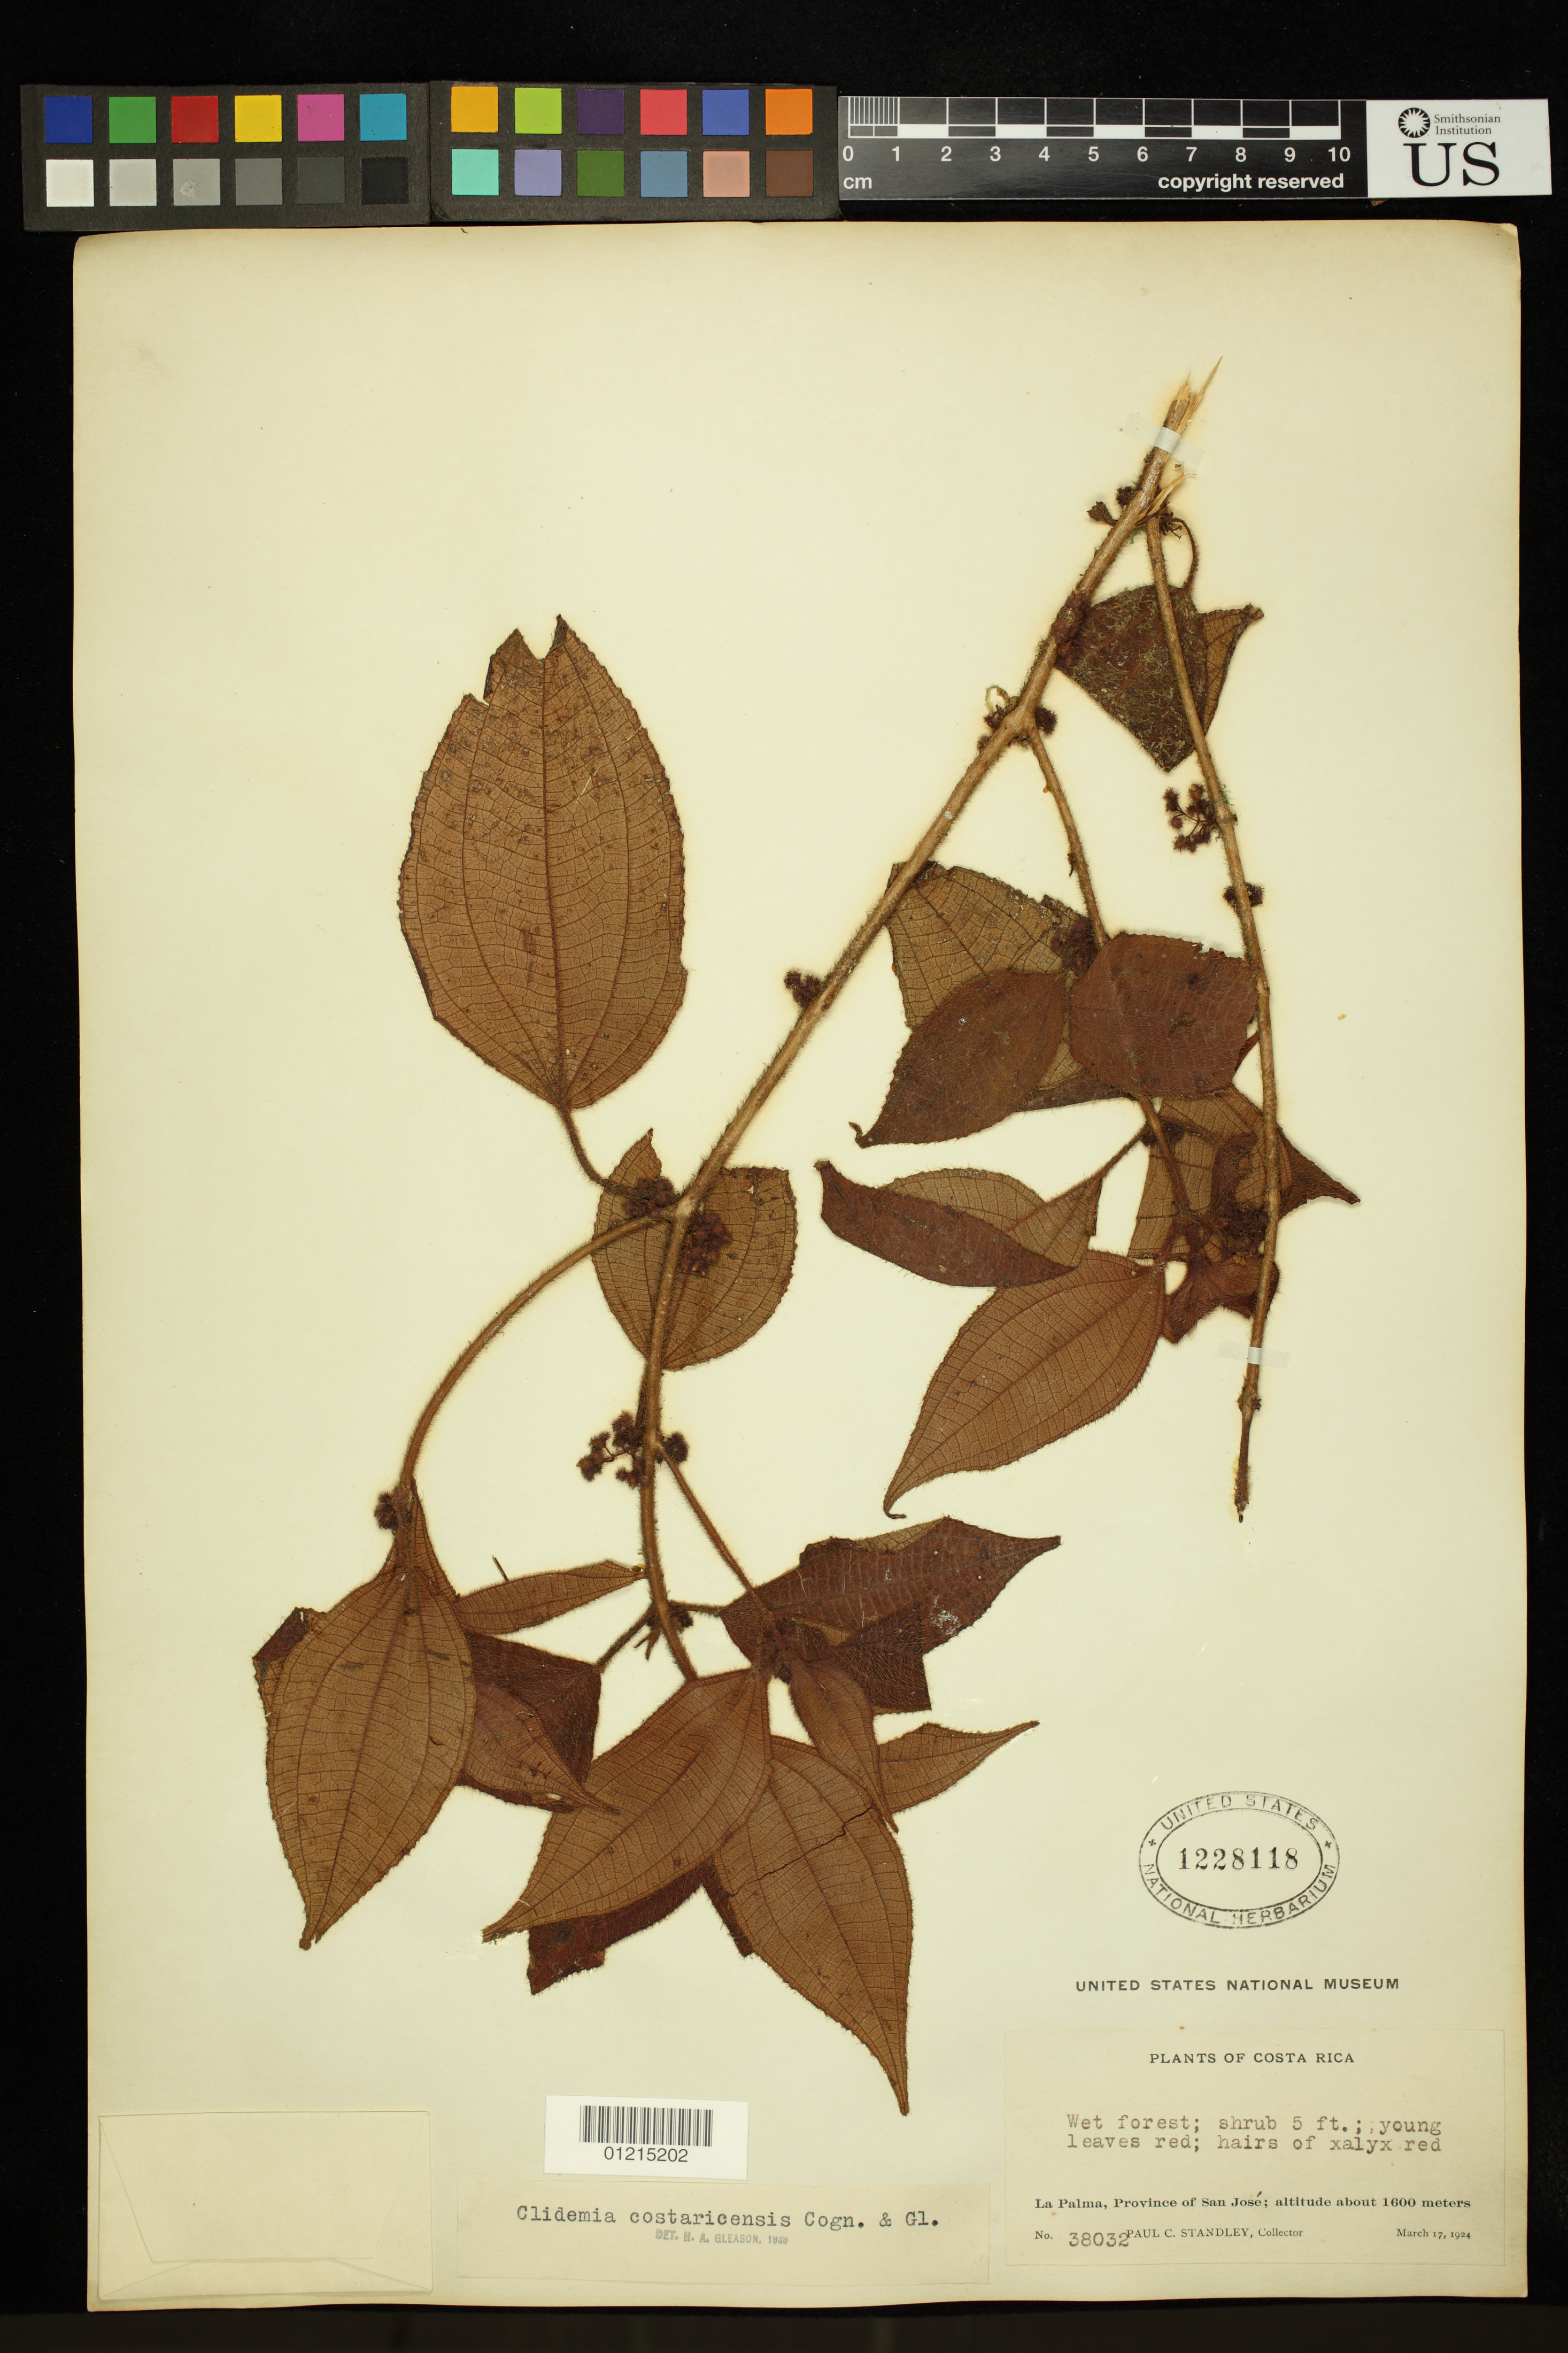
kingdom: Plantae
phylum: Tracheophyta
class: Magnoliopsida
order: Myrtales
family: Melastomataceae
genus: Clidemia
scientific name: Clidemia costaricensis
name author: Cogn. & Gleason in Gleason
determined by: Gleason, H. A.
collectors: P. C. Standley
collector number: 38032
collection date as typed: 17 Mar 1924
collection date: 1924-03-17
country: Costa Rica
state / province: San José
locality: La Palma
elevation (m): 1600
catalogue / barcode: US 1228118